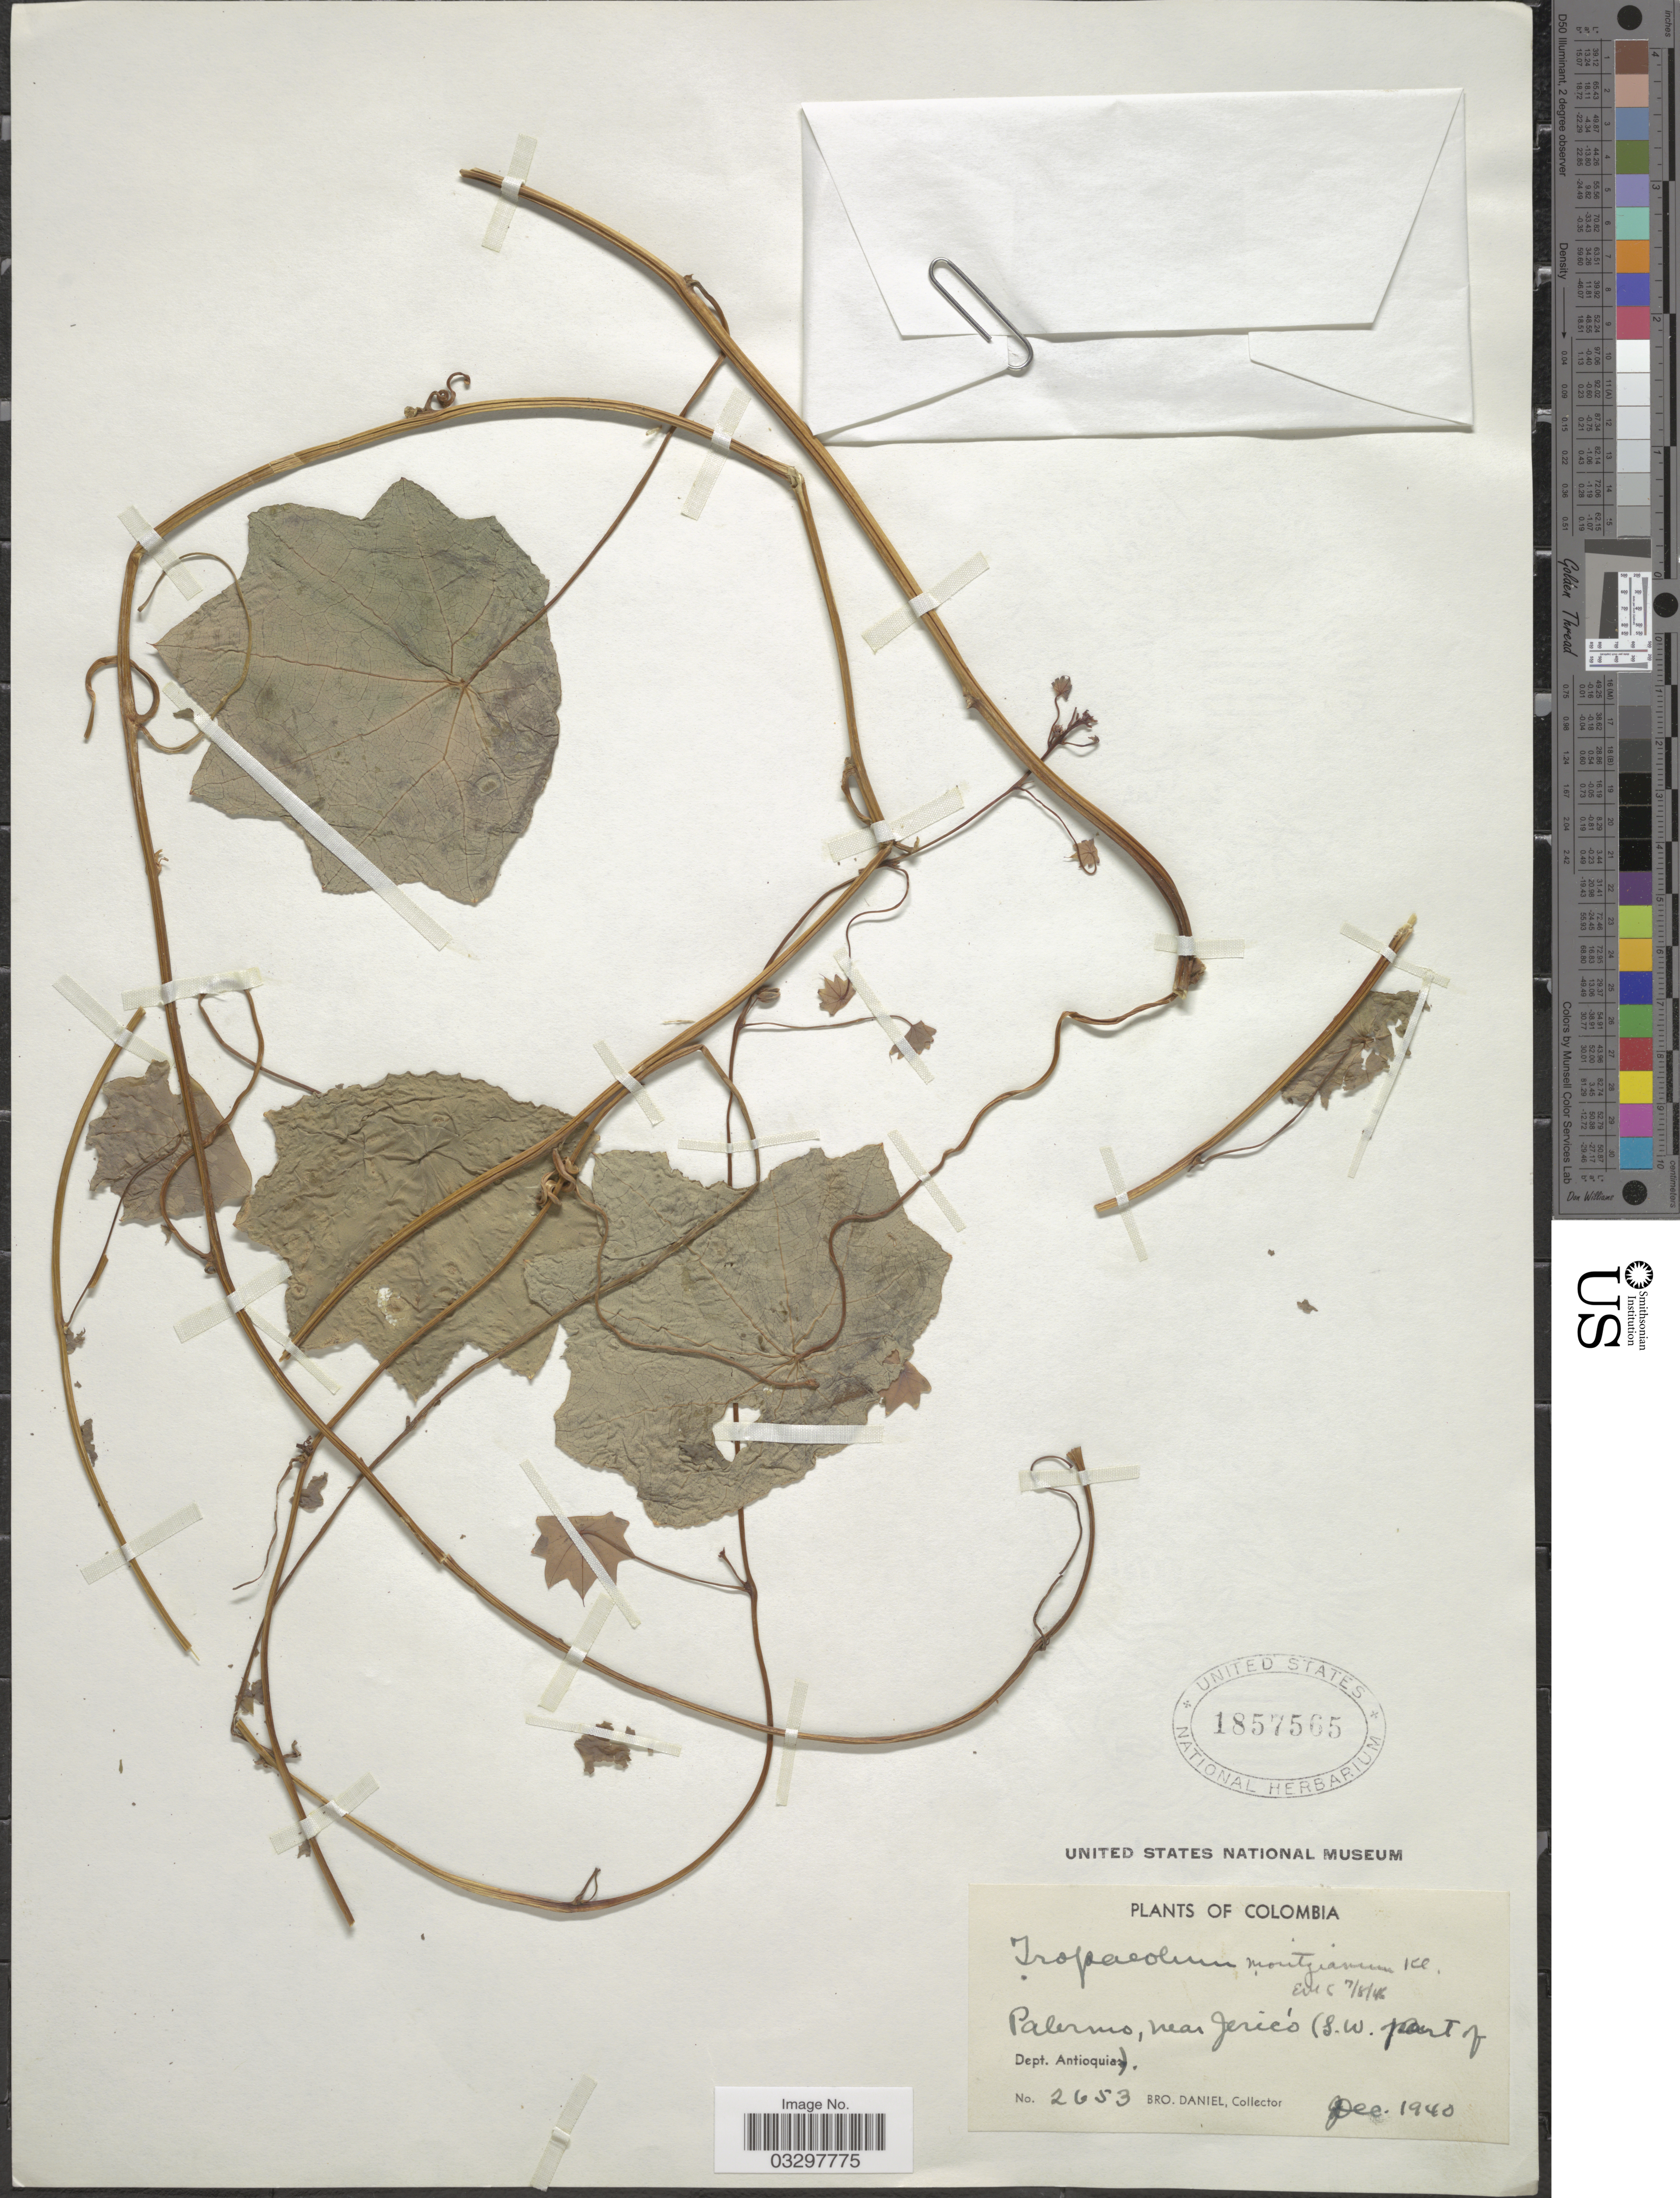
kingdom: Plantae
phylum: Tracheophyta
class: Magnoliopsida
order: Brassicales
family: Tropaeolaceae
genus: Tropaeolum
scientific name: Tropaeolum moritzianum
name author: Klotzsch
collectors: Bro. Daniel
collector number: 2653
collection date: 1940-12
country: Colombia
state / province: Antioquia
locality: Palermo, near Jericó) S.W. part of Dept. Antioquia).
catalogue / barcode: US 1857565